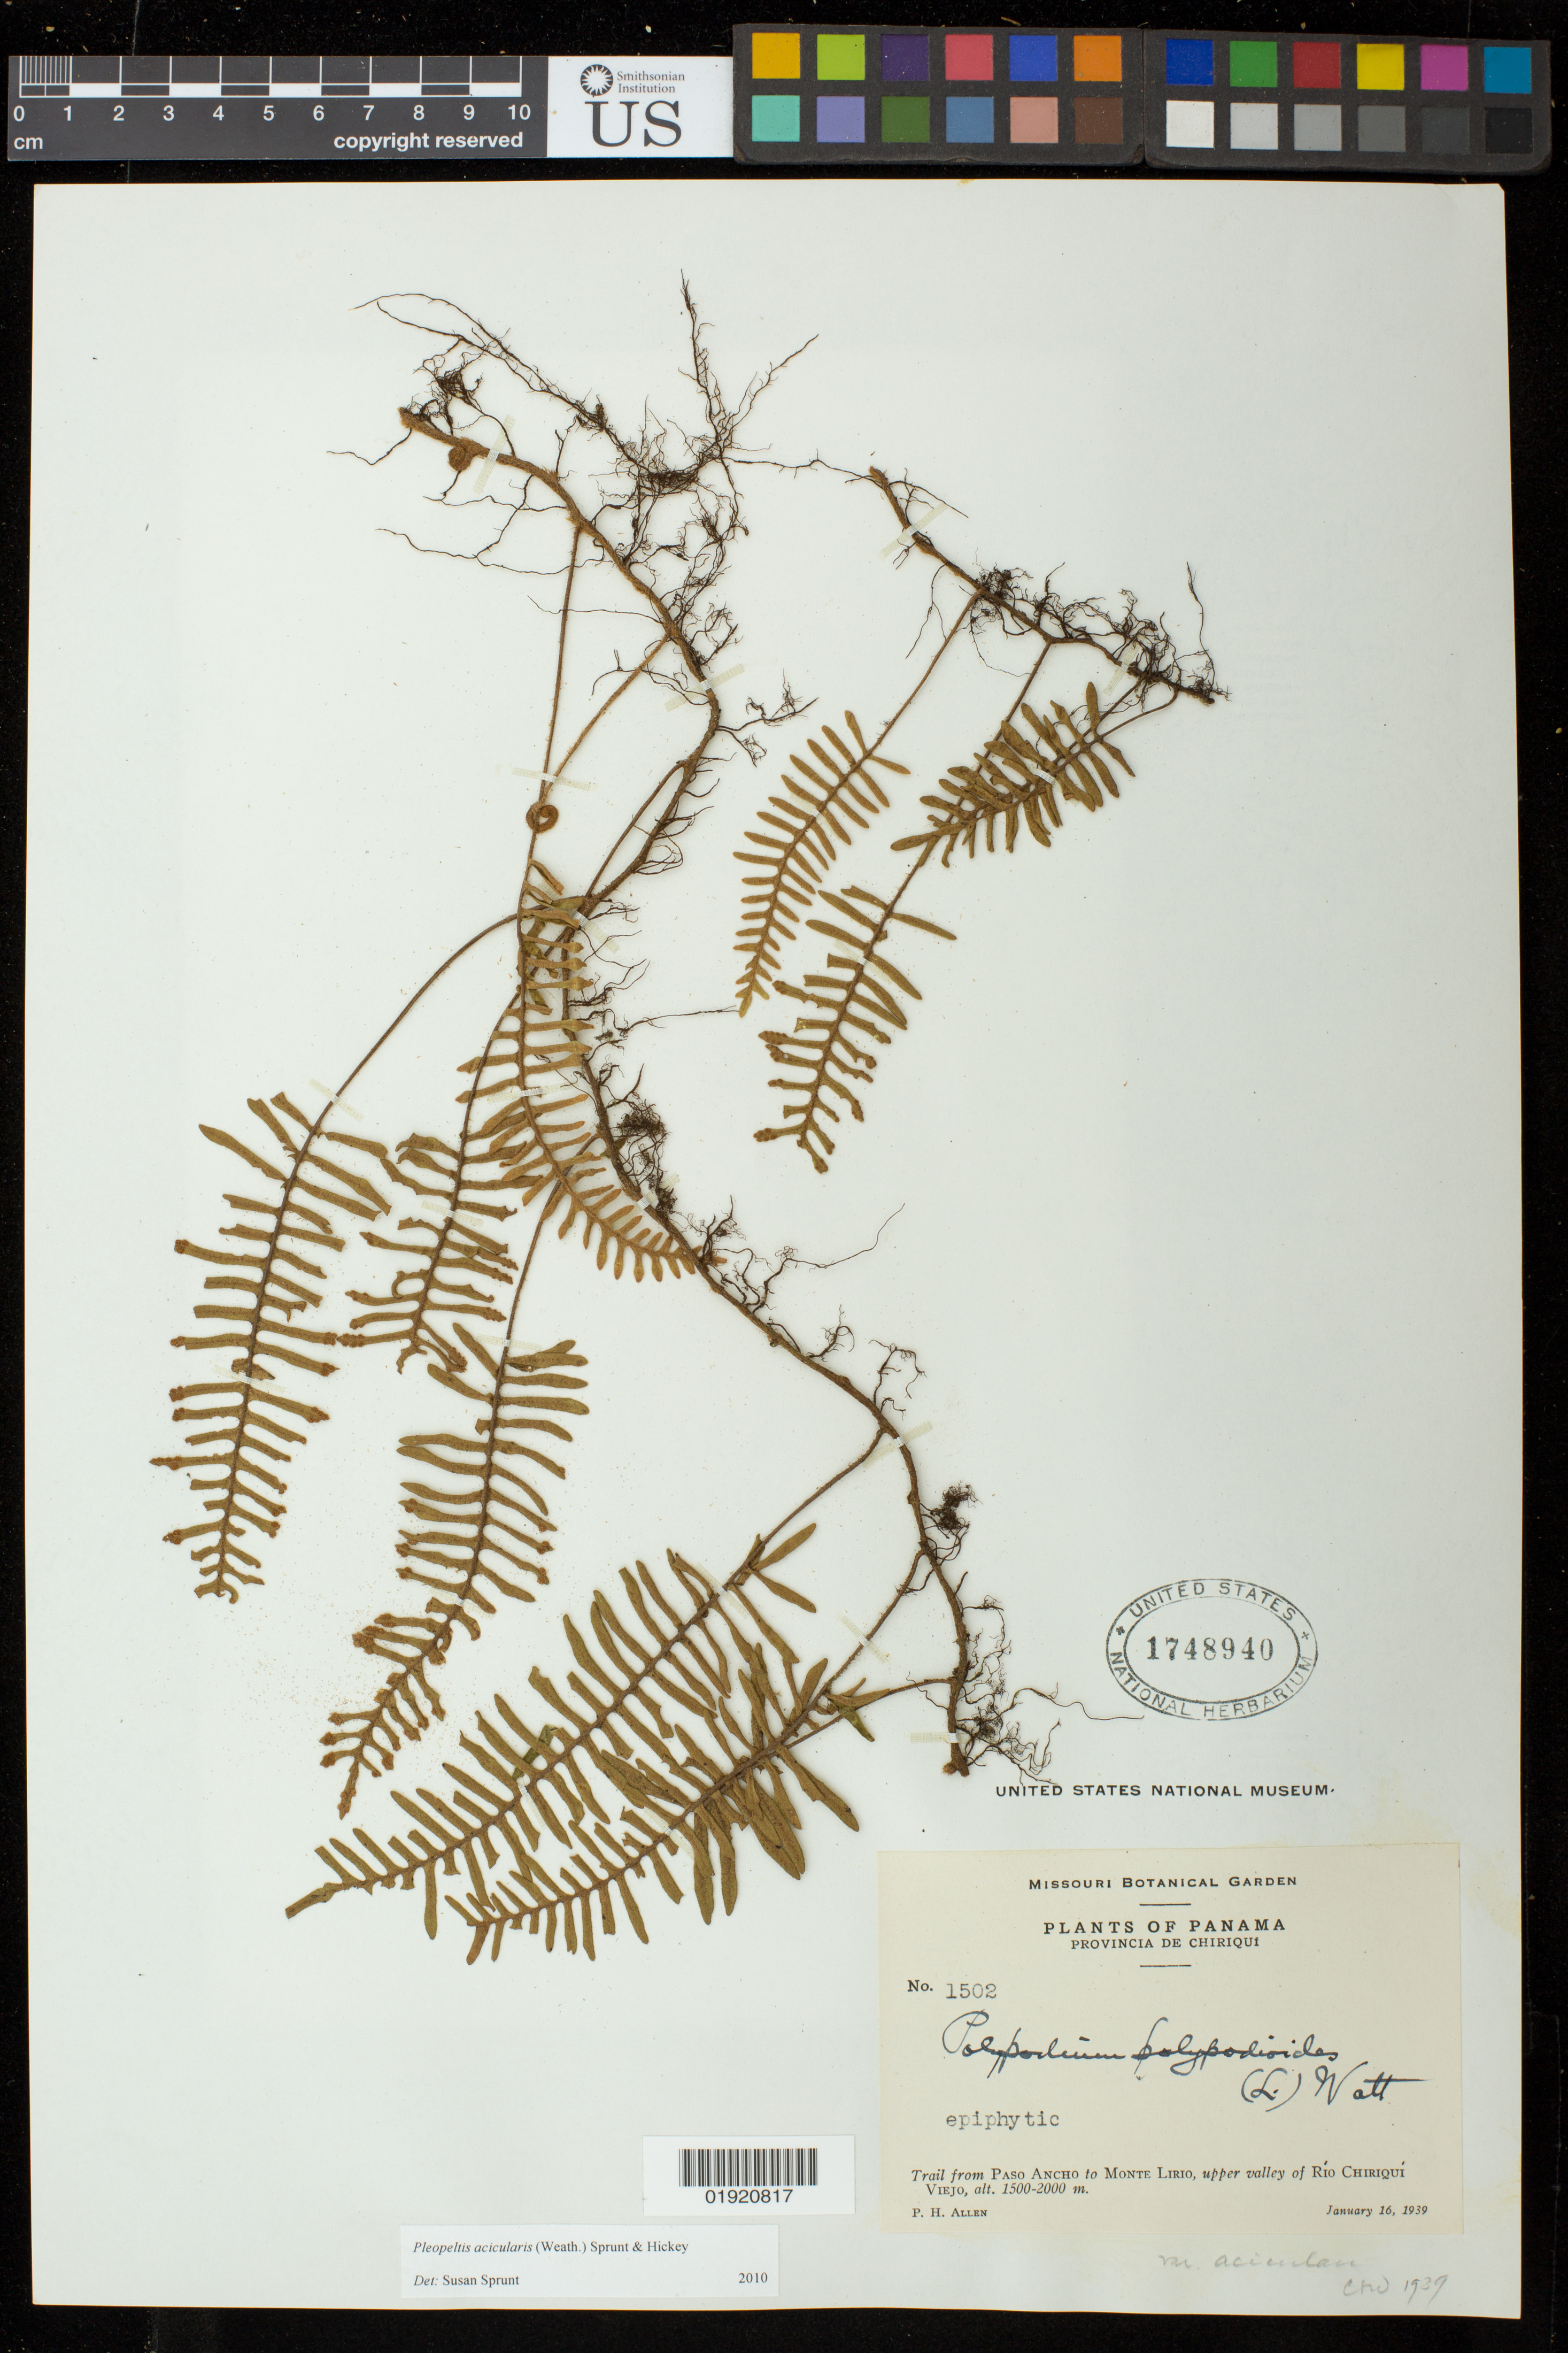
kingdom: Plantae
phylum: Tracheophyta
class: Polypodiopsida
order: Polypodiales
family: Polypodiaceae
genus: Pleopeltis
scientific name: Pleopeltis acicularis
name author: (Weath.) A.R. Sm. & Krömer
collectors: P. H. Allen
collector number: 1502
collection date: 1939-01-16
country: Panama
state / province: Chiriqui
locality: Panama. Provincia de Chiriqui. Trail from Paso Ancho to Monte Lirio, upper valley of Rio Chiriqui Viejo.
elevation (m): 1500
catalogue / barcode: US 1748940